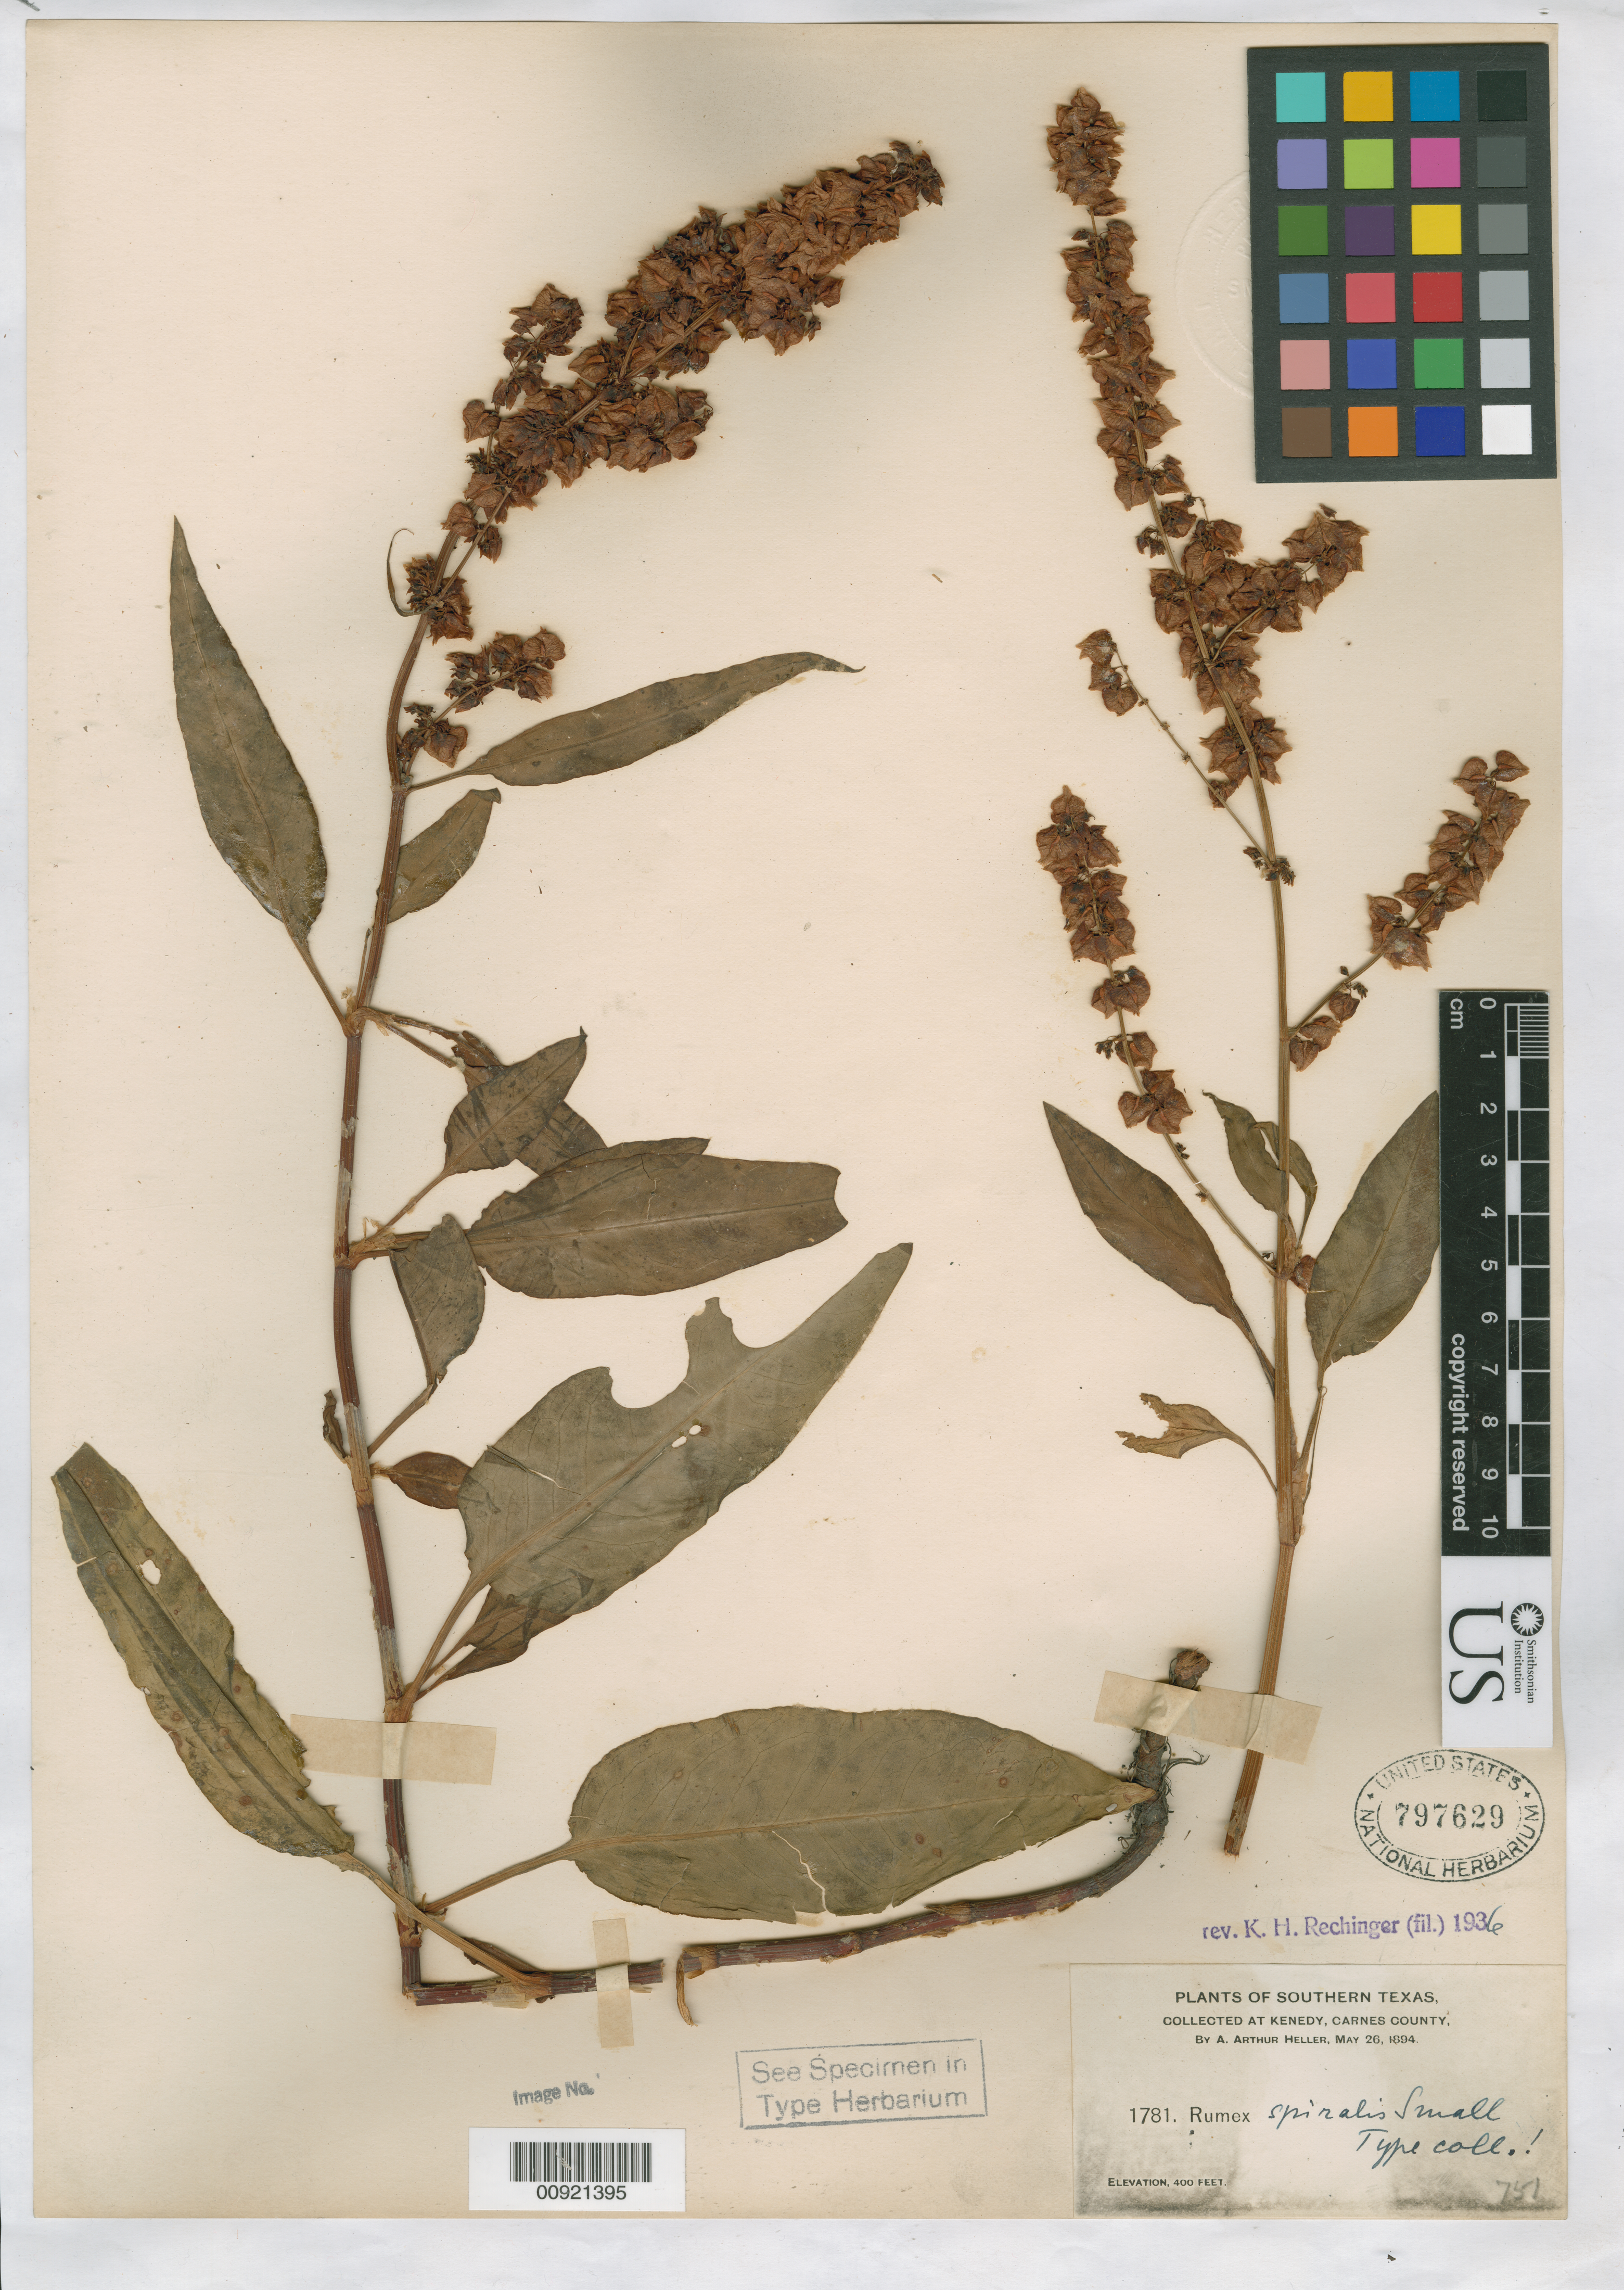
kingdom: Plantae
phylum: Tracheophyta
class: Magnoliopsida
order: Caryophyllales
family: Polygonaceae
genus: Rumex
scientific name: Rumex spiralis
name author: Small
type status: Type Collection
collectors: A. A. Heller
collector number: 1781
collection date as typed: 26 May 1894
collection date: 1894-05-26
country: United States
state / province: Texas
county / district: Karnes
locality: Southern Texas, Kenedy.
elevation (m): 122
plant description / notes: Specimen ex John Donnell Smith herbarium.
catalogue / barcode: US 797629